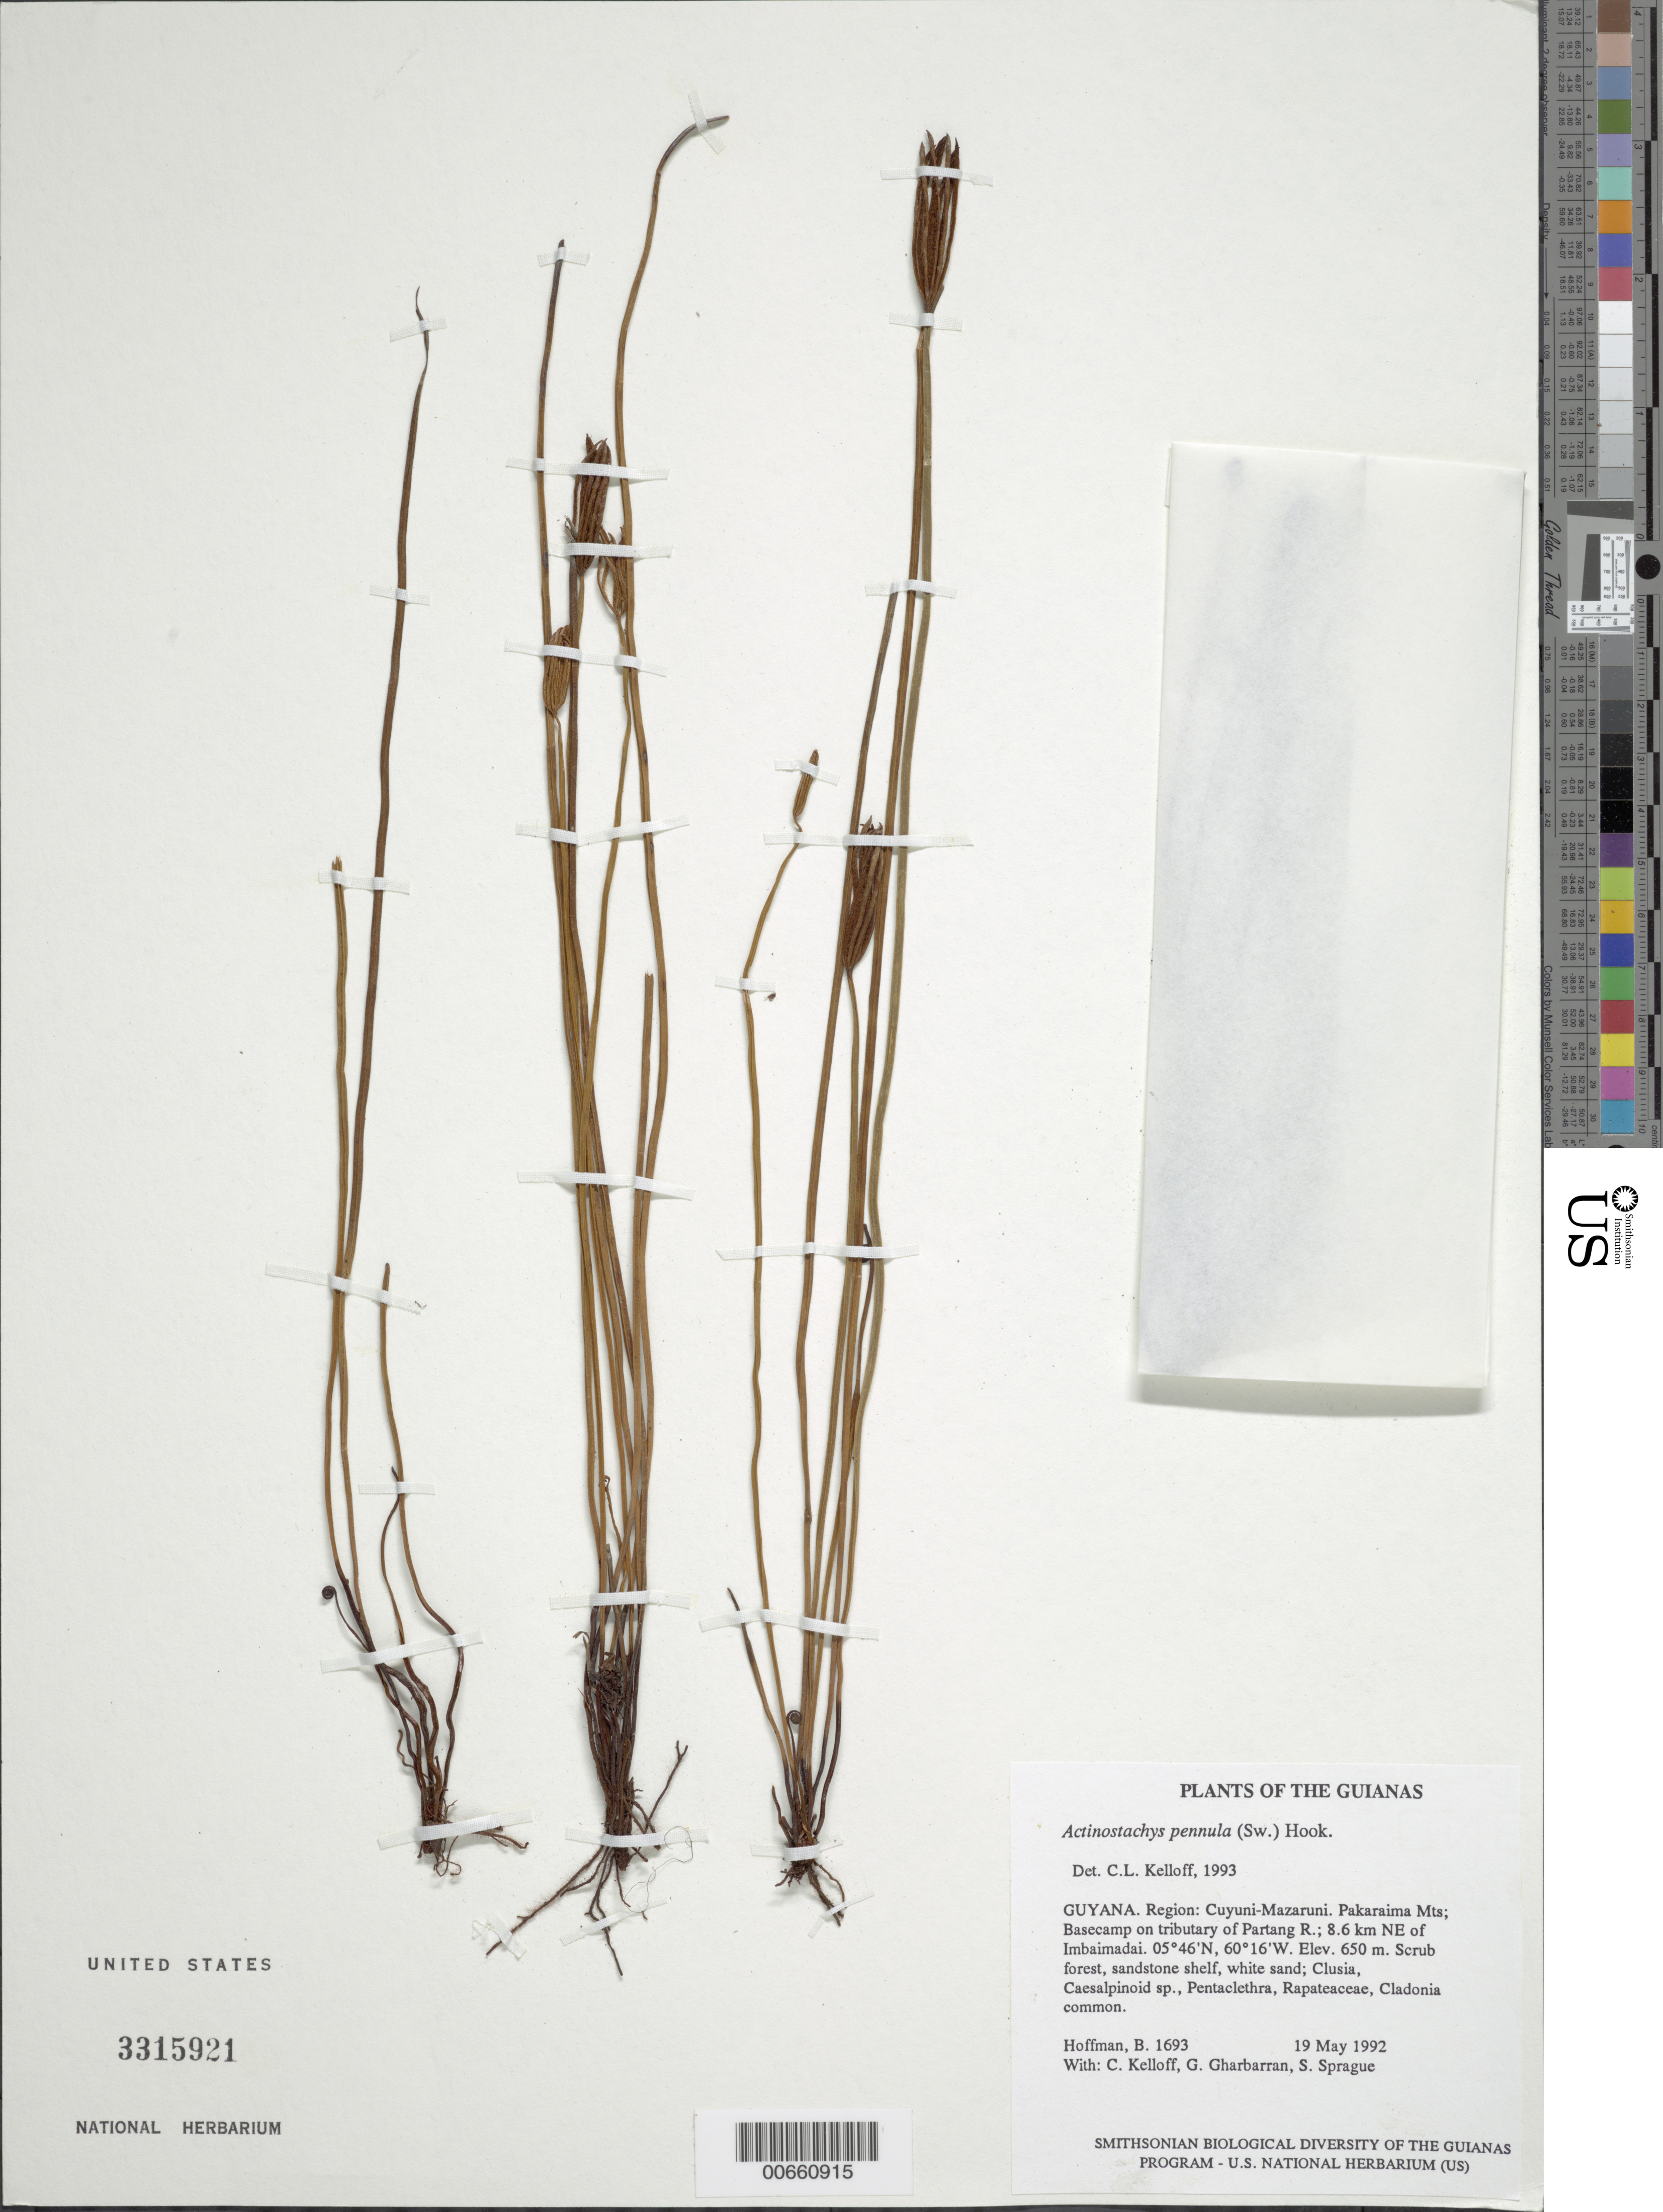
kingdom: Plantae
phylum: Tracheophyta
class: Polypodiopsida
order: Schizaeales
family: Schizaeaceae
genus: Actinostachys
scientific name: Actinostachys pennula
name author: (Sw.) Hook.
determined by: Kelloff, Carol L., (US), Smithsonian Institution - National Museum of Natural History (UNITED STATES)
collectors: B. Hoffman, C. L. Kelloff, G. Gharbarran & S. Sprague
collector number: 1693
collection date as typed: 19 May 1992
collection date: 1992-05-19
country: Guyana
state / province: Cuyuni-Mazaruni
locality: Pakaraima Mts; basecamp on tributary of Partang River; 8.6 km NE of Imbaimadai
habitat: Scrub forest, sandstone shelf, white sand; Clusia, Caesalpinoid sp., Pentaclethra, Rapateaceae, Cladonia common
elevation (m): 650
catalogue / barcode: US 3315921